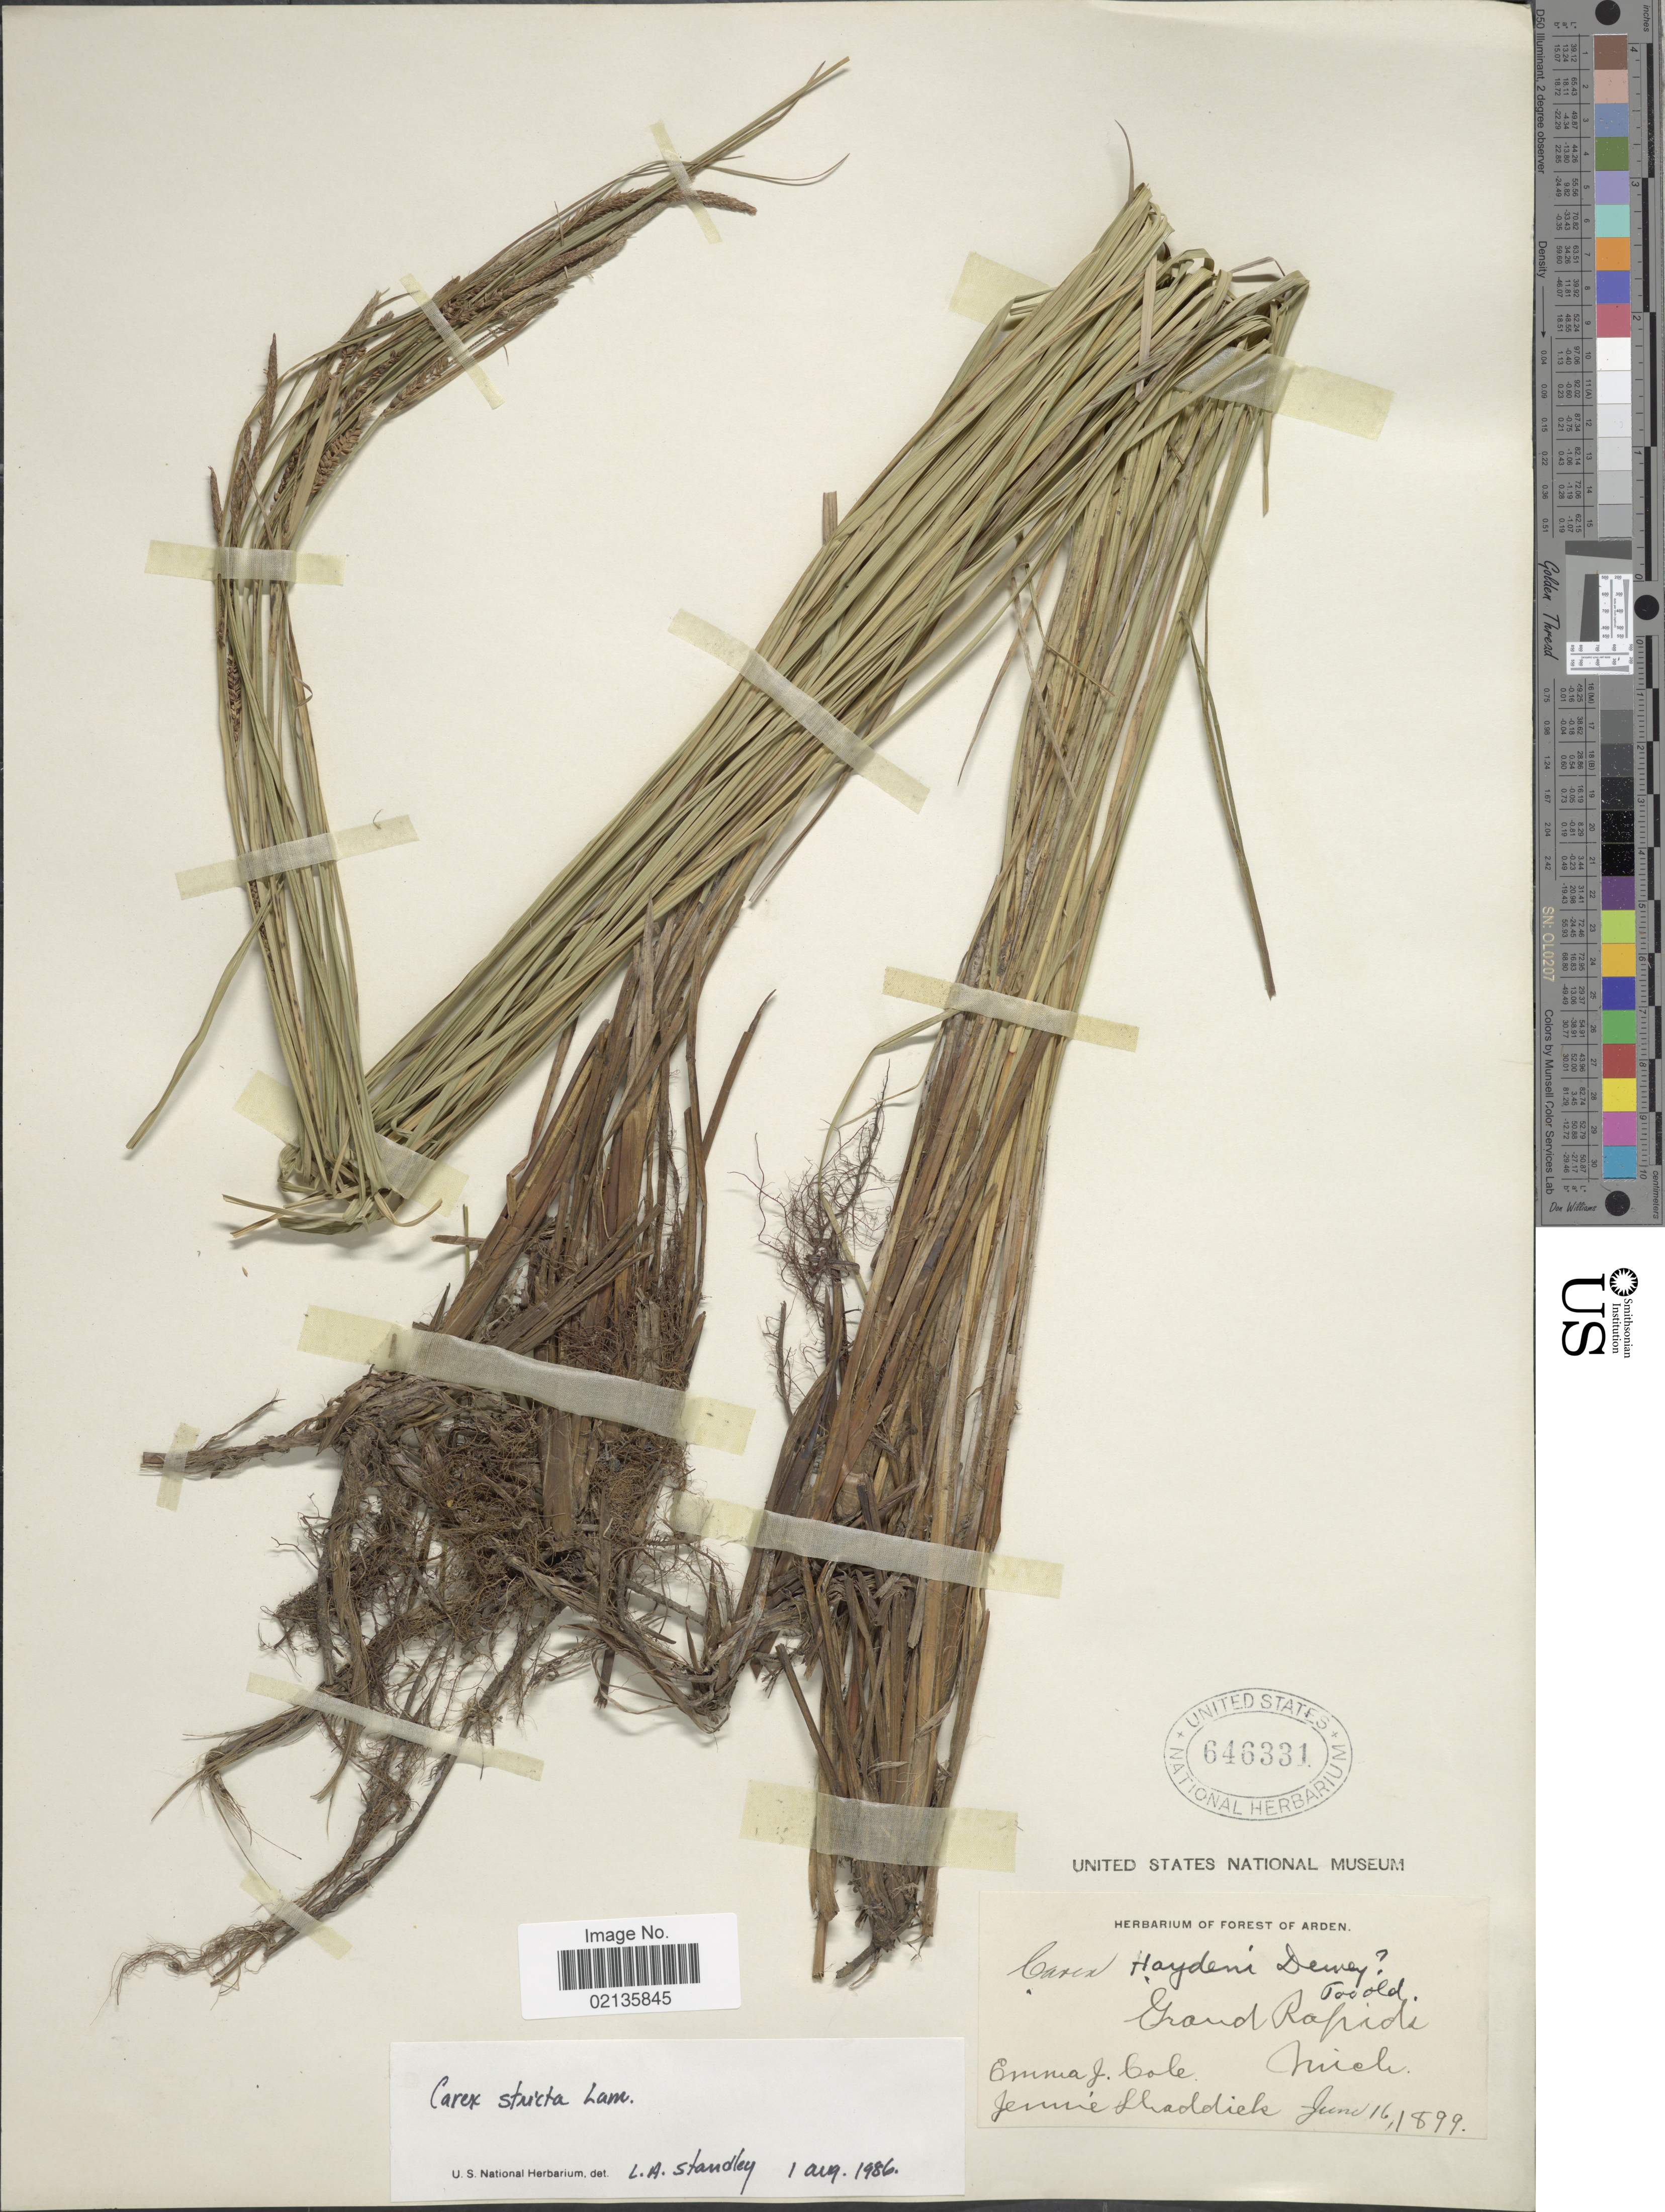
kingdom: Plantae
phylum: Tracheophyta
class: Liliopsida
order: Poales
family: Cyperaceae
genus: Carex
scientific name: Carex stricta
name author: Lam.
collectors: E. Cole & J. Shaddick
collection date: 1899-06-16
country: United States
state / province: Michigan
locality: Grand Rapide, Mich.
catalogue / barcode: US 646331